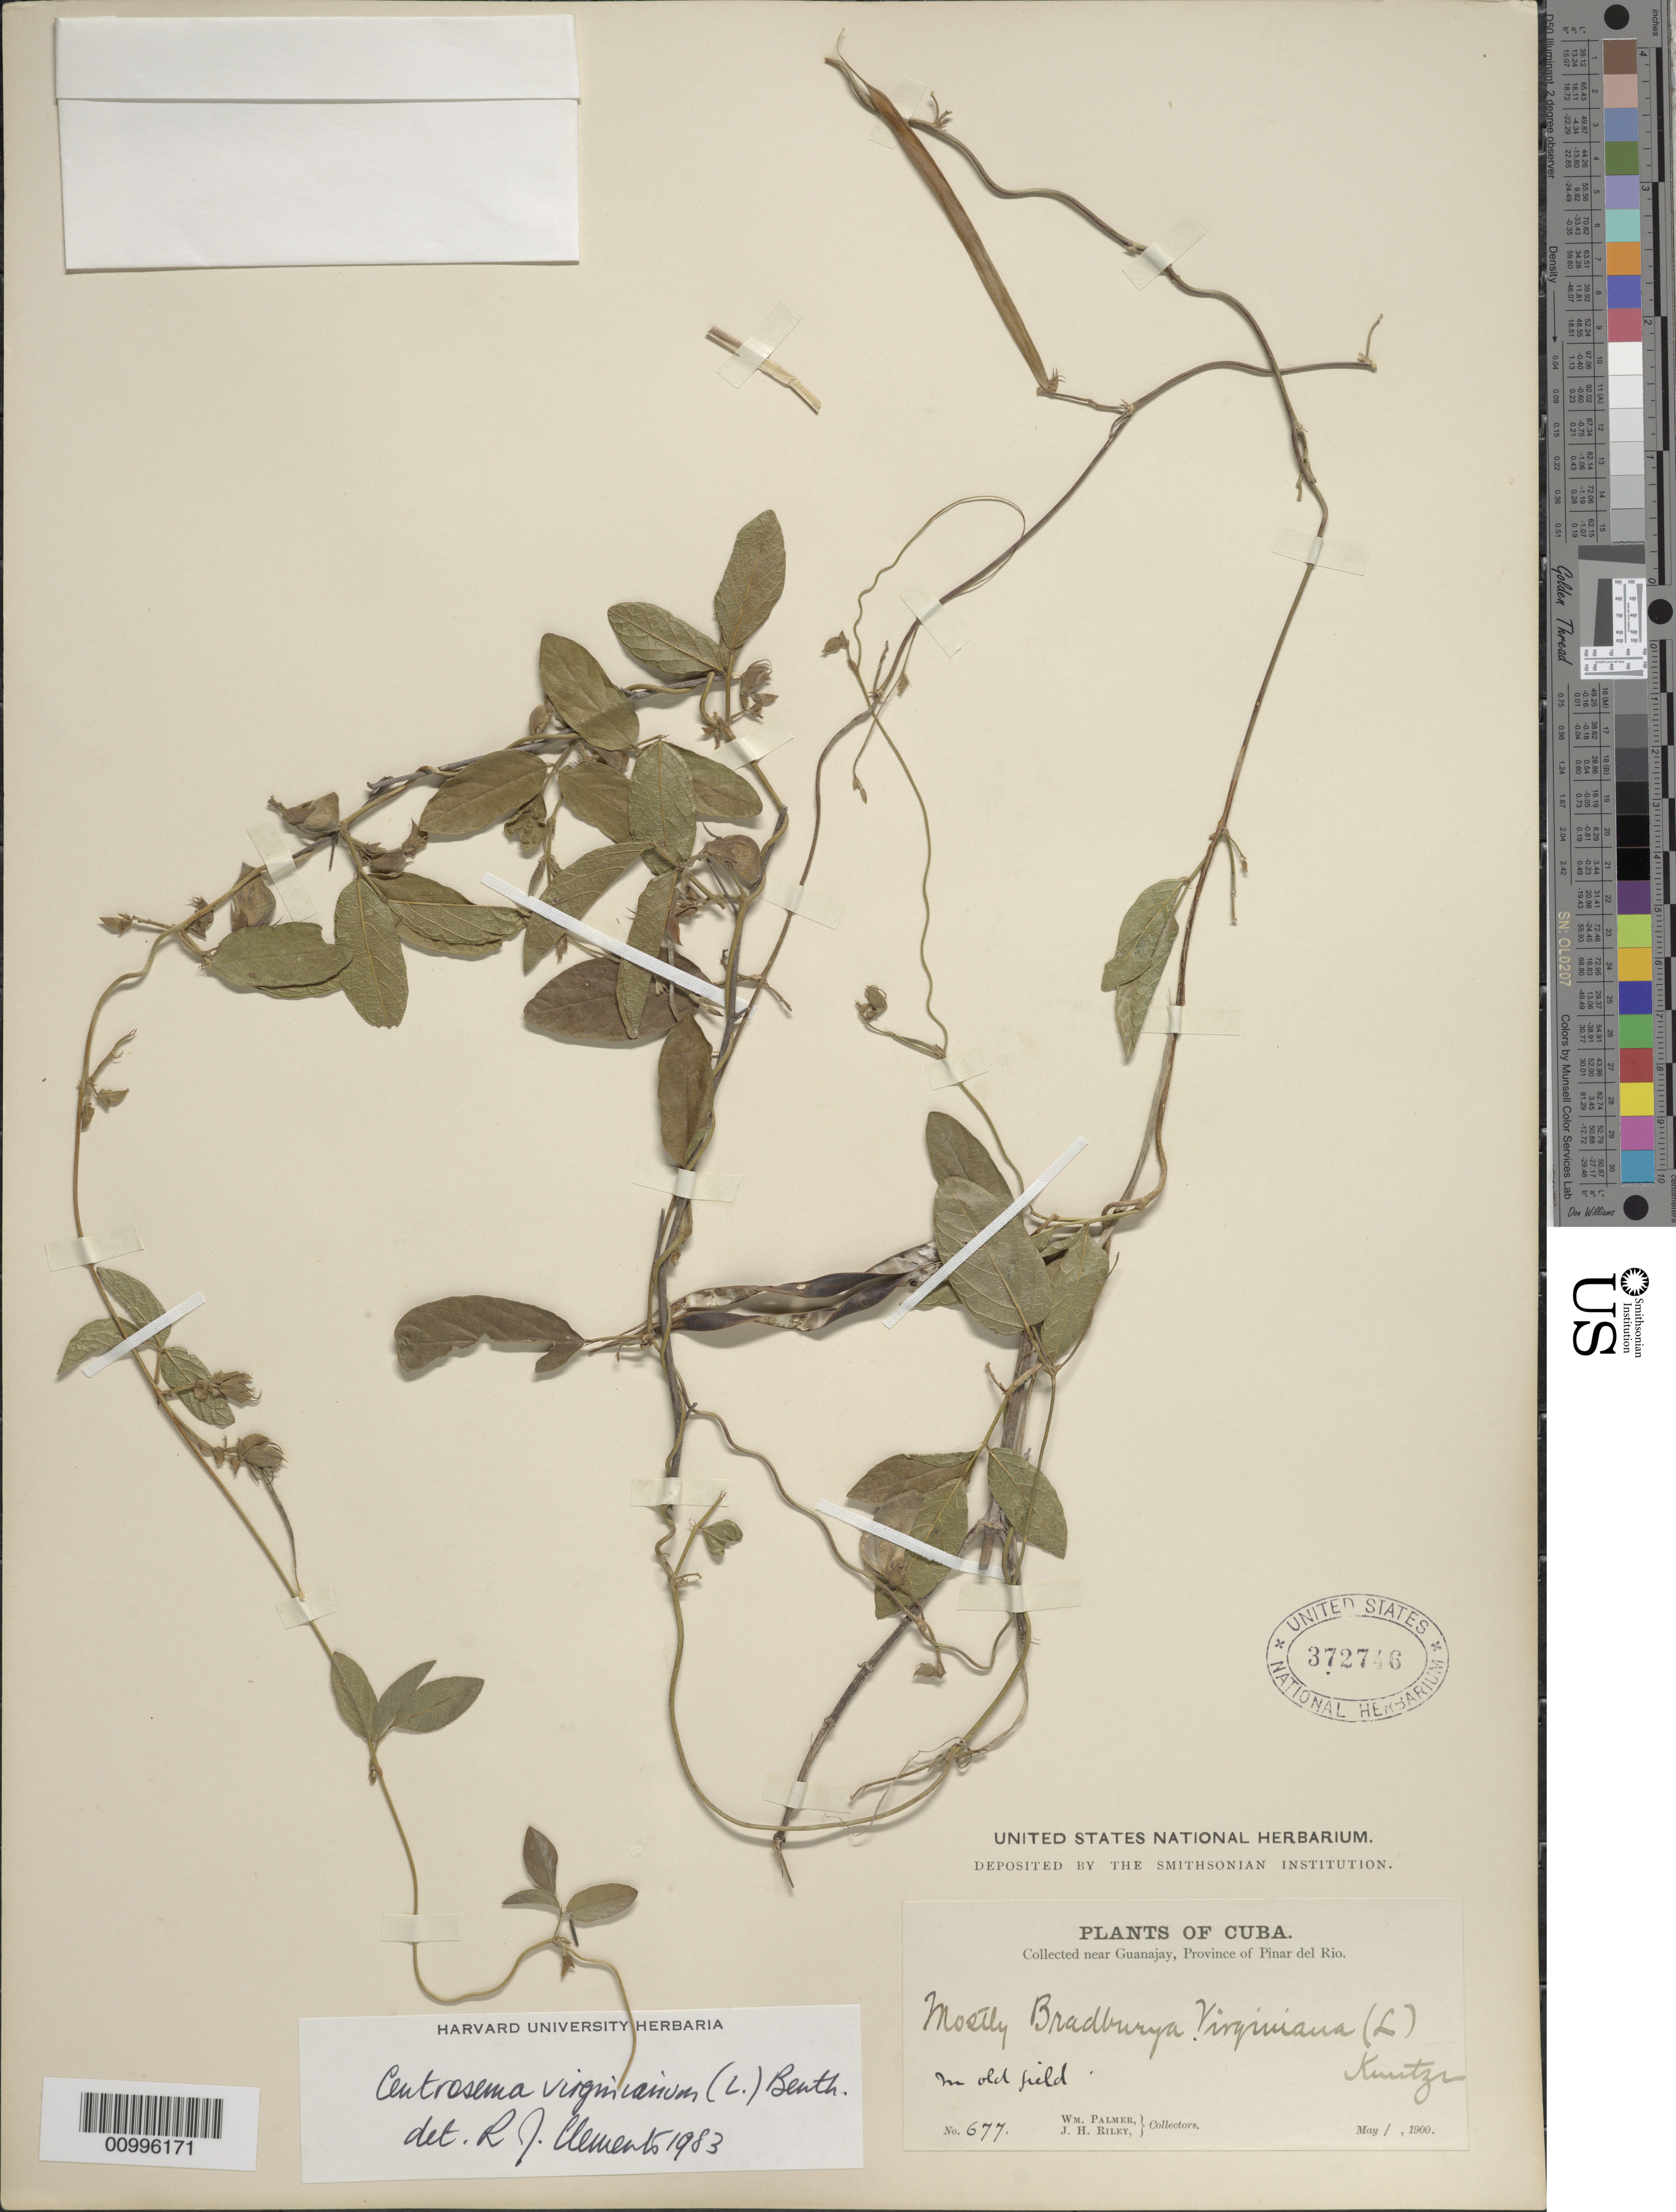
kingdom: Plantae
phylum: Tracheophyta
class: Magnoliopsida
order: Fabales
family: Fabaceae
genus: Centrosema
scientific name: Centrosema virginianum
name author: (L.) Benth.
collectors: W. Palmer & J. H. Riley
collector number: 677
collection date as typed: May 1900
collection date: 1900-05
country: Cuba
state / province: Pinar del Rio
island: Cuba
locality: Pinar del Rio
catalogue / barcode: US 372746